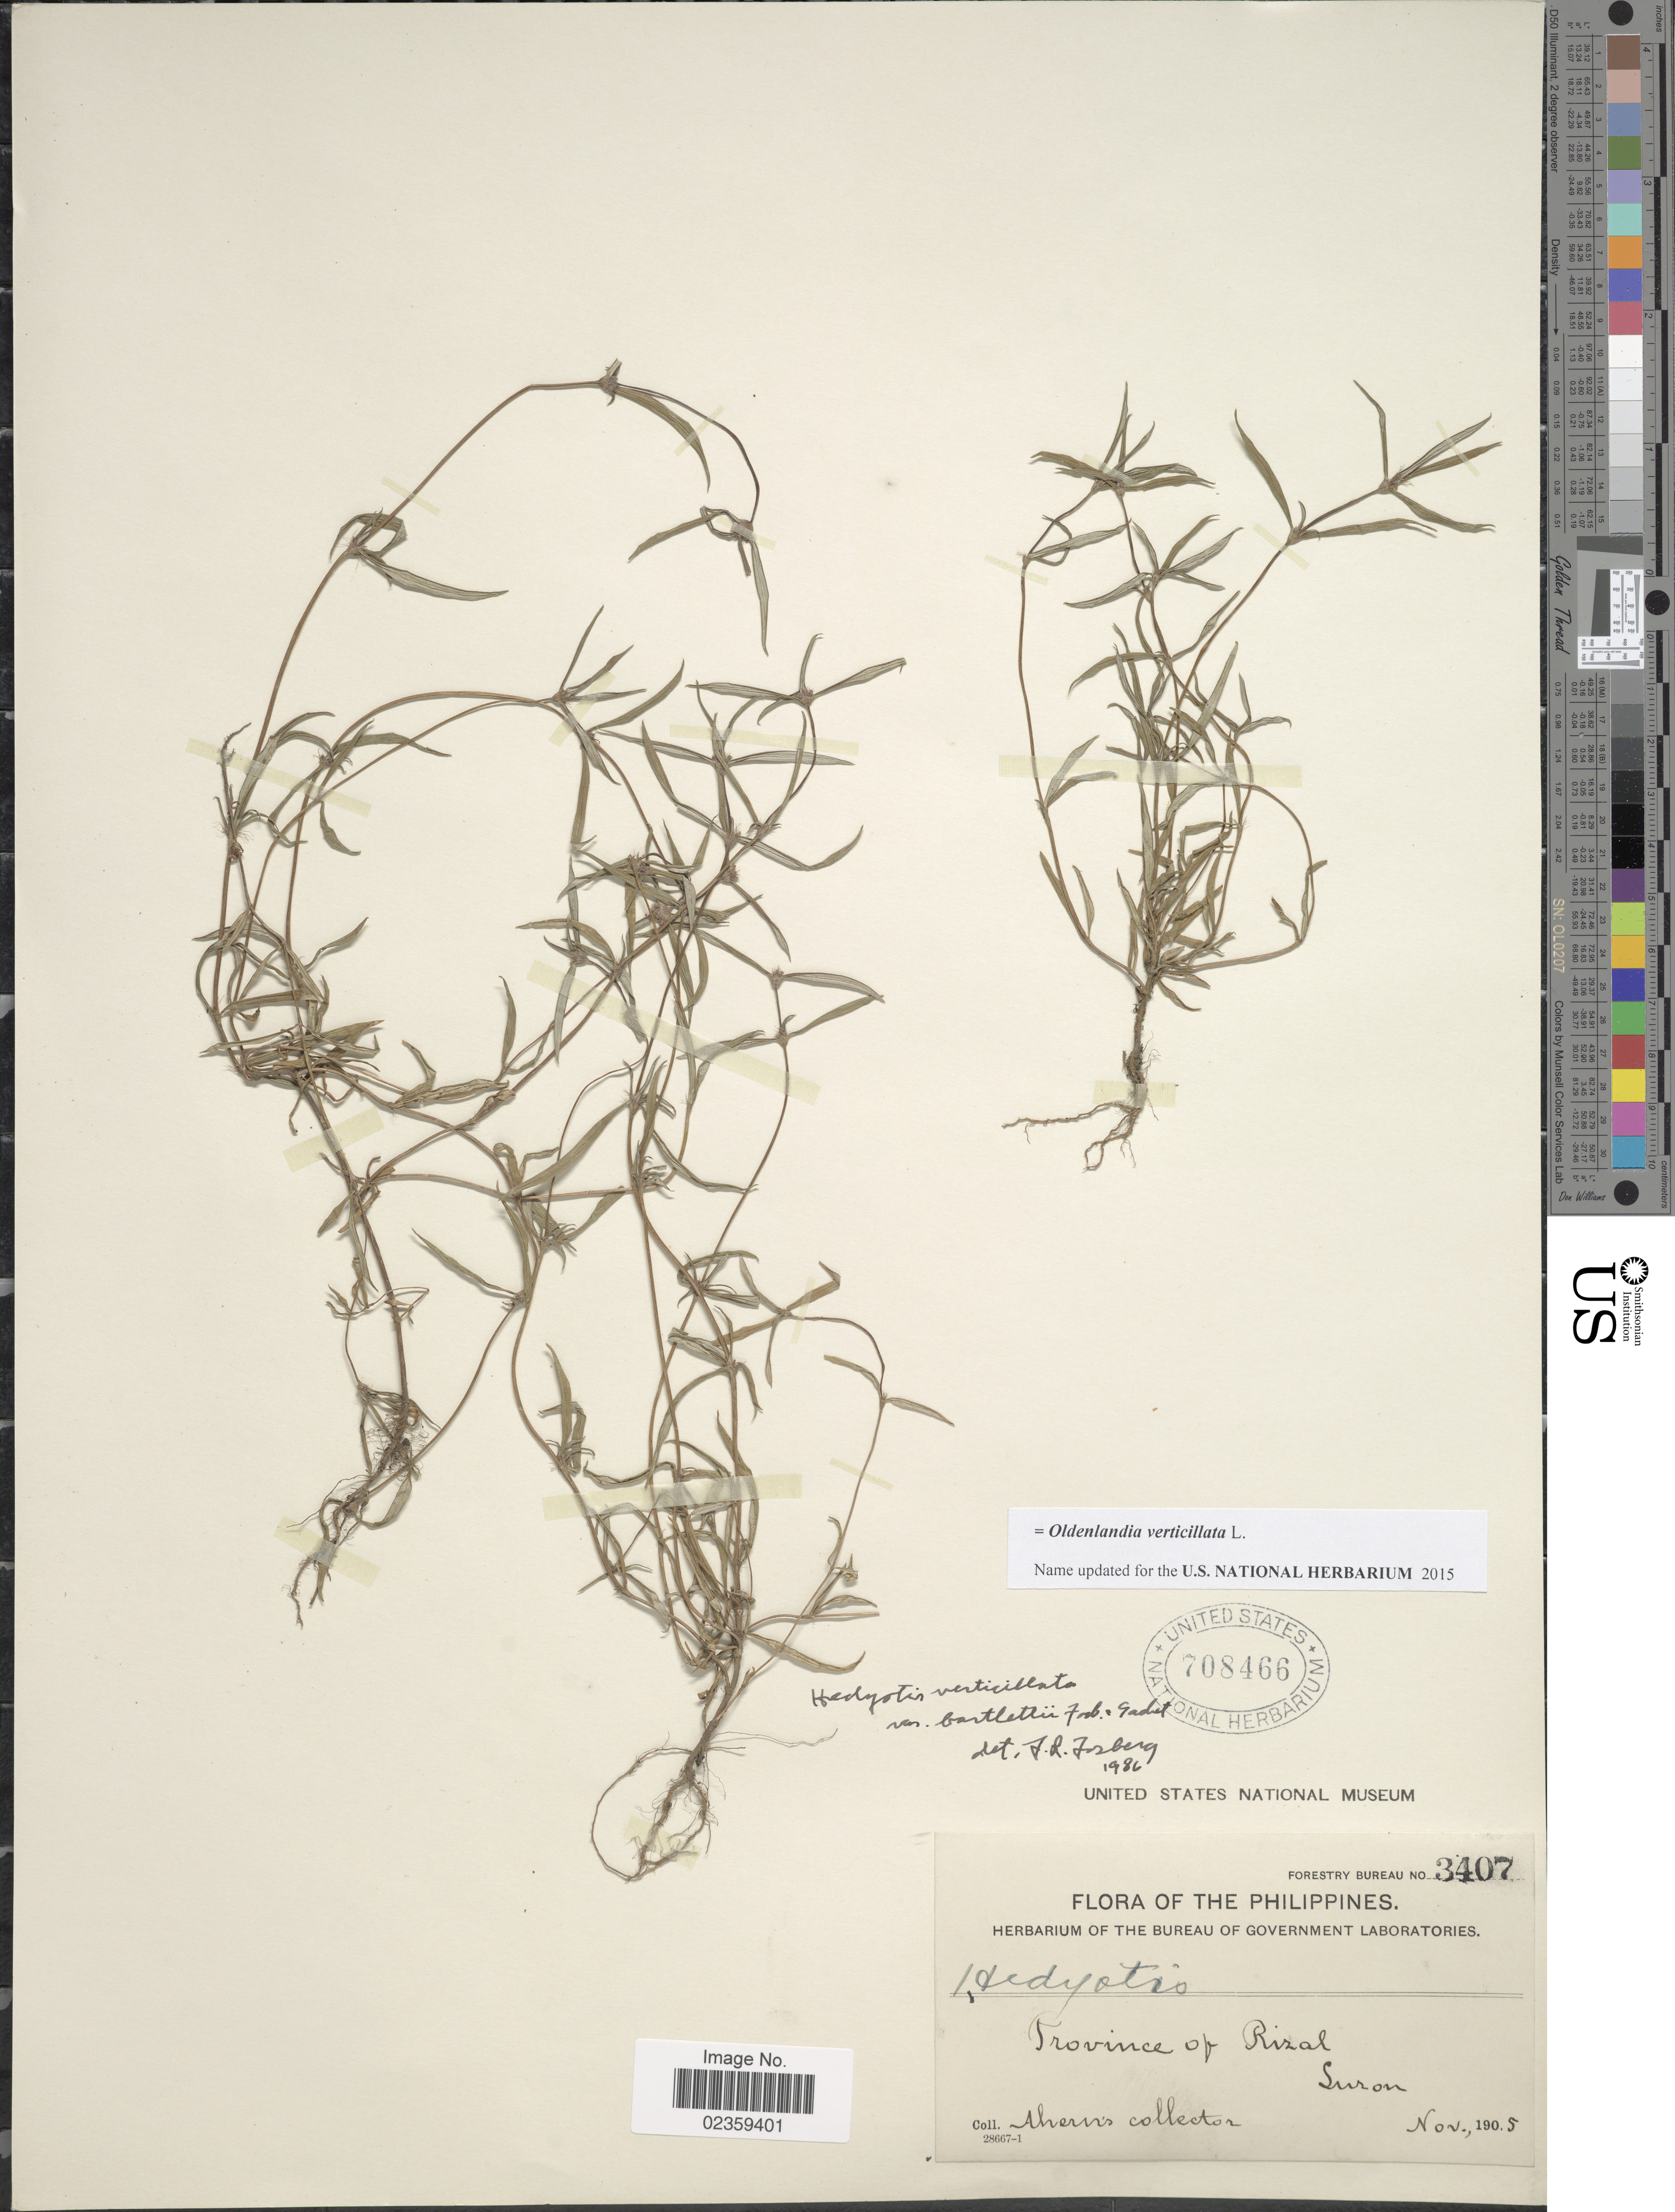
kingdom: Plantae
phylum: Tracheophyta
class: Magnoliopsida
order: Gentianales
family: Rubiaceae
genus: Oldenlandia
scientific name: Oldenlandia verticillata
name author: L.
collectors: Ahern's collector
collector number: Forestry Bureau 3407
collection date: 1905-11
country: Philippines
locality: Province of Rizal. Luzon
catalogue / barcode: US 708466